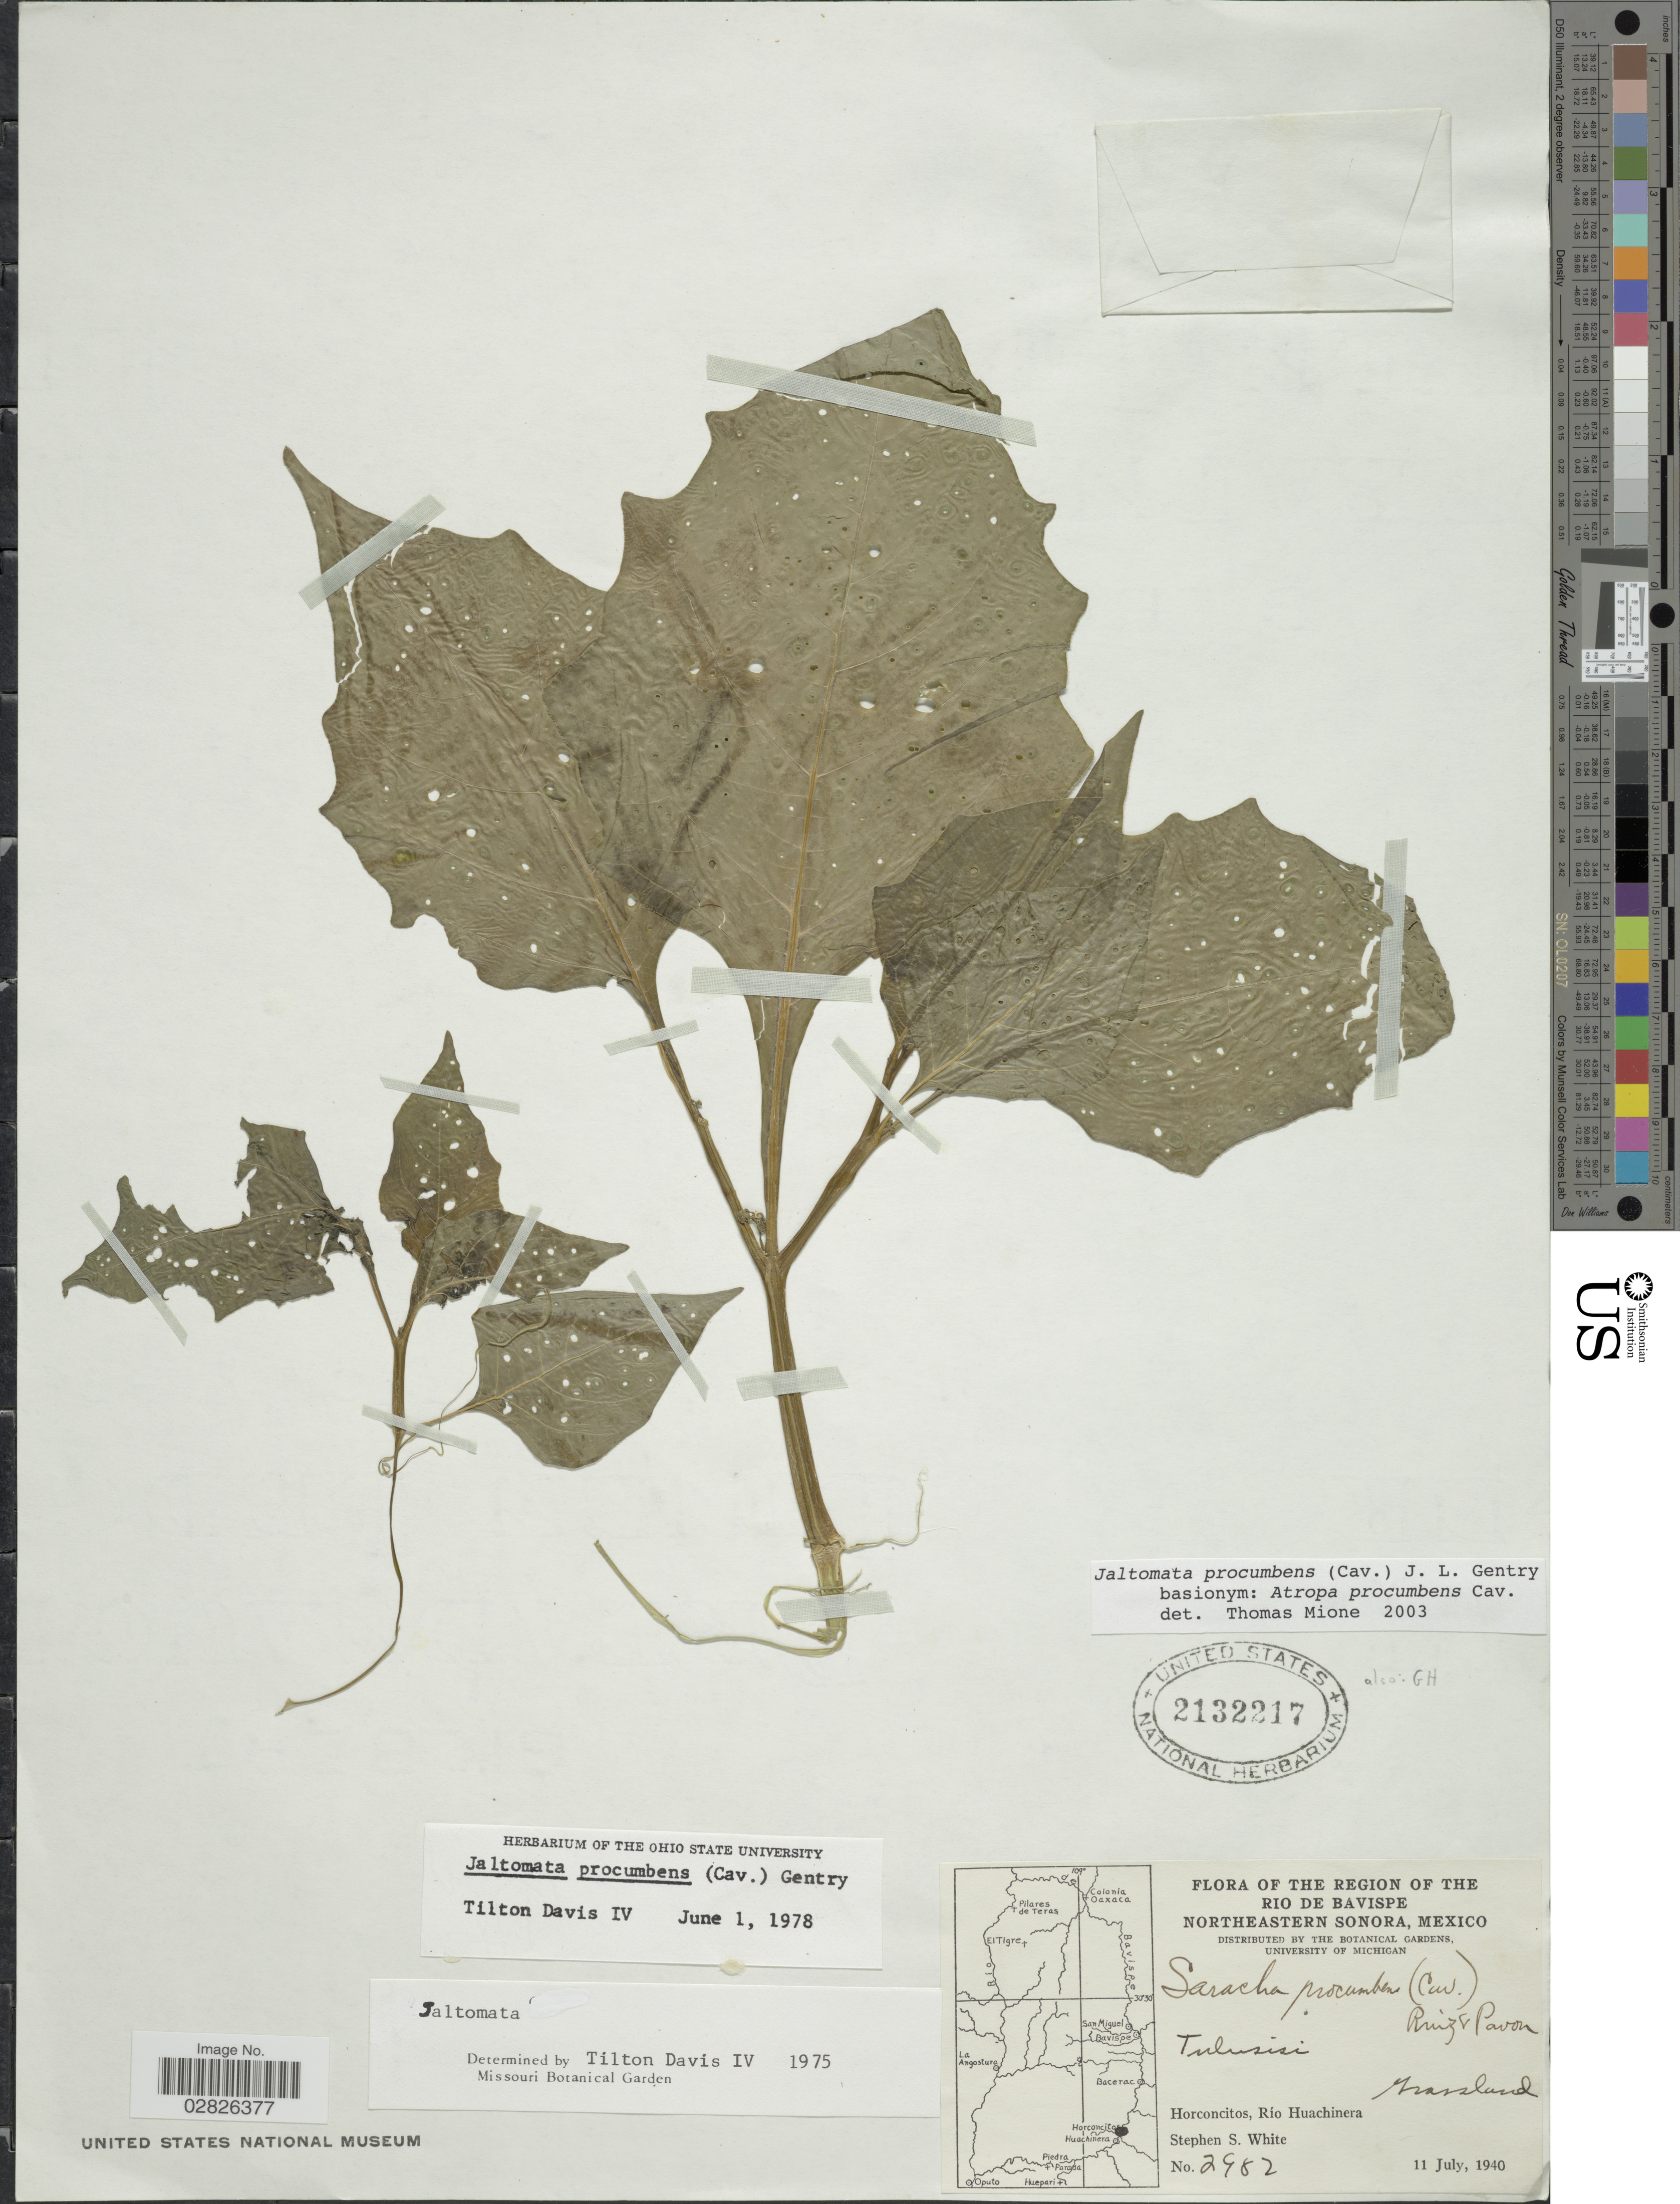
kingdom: Plantae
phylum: Tracheophyta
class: Magnoliopsida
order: Solanales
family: Solanaceae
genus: Jaltomata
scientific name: Jaltomata procumbens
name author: (Cav.) J.L. Gentry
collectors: S. S. White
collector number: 2982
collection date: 1940-07-11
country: Mexico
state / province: Sonora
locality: Region of the Rio de Bavispe. Northeastern Sonora. Horconcitos, Río Huachinera.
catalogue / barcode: US 2132217